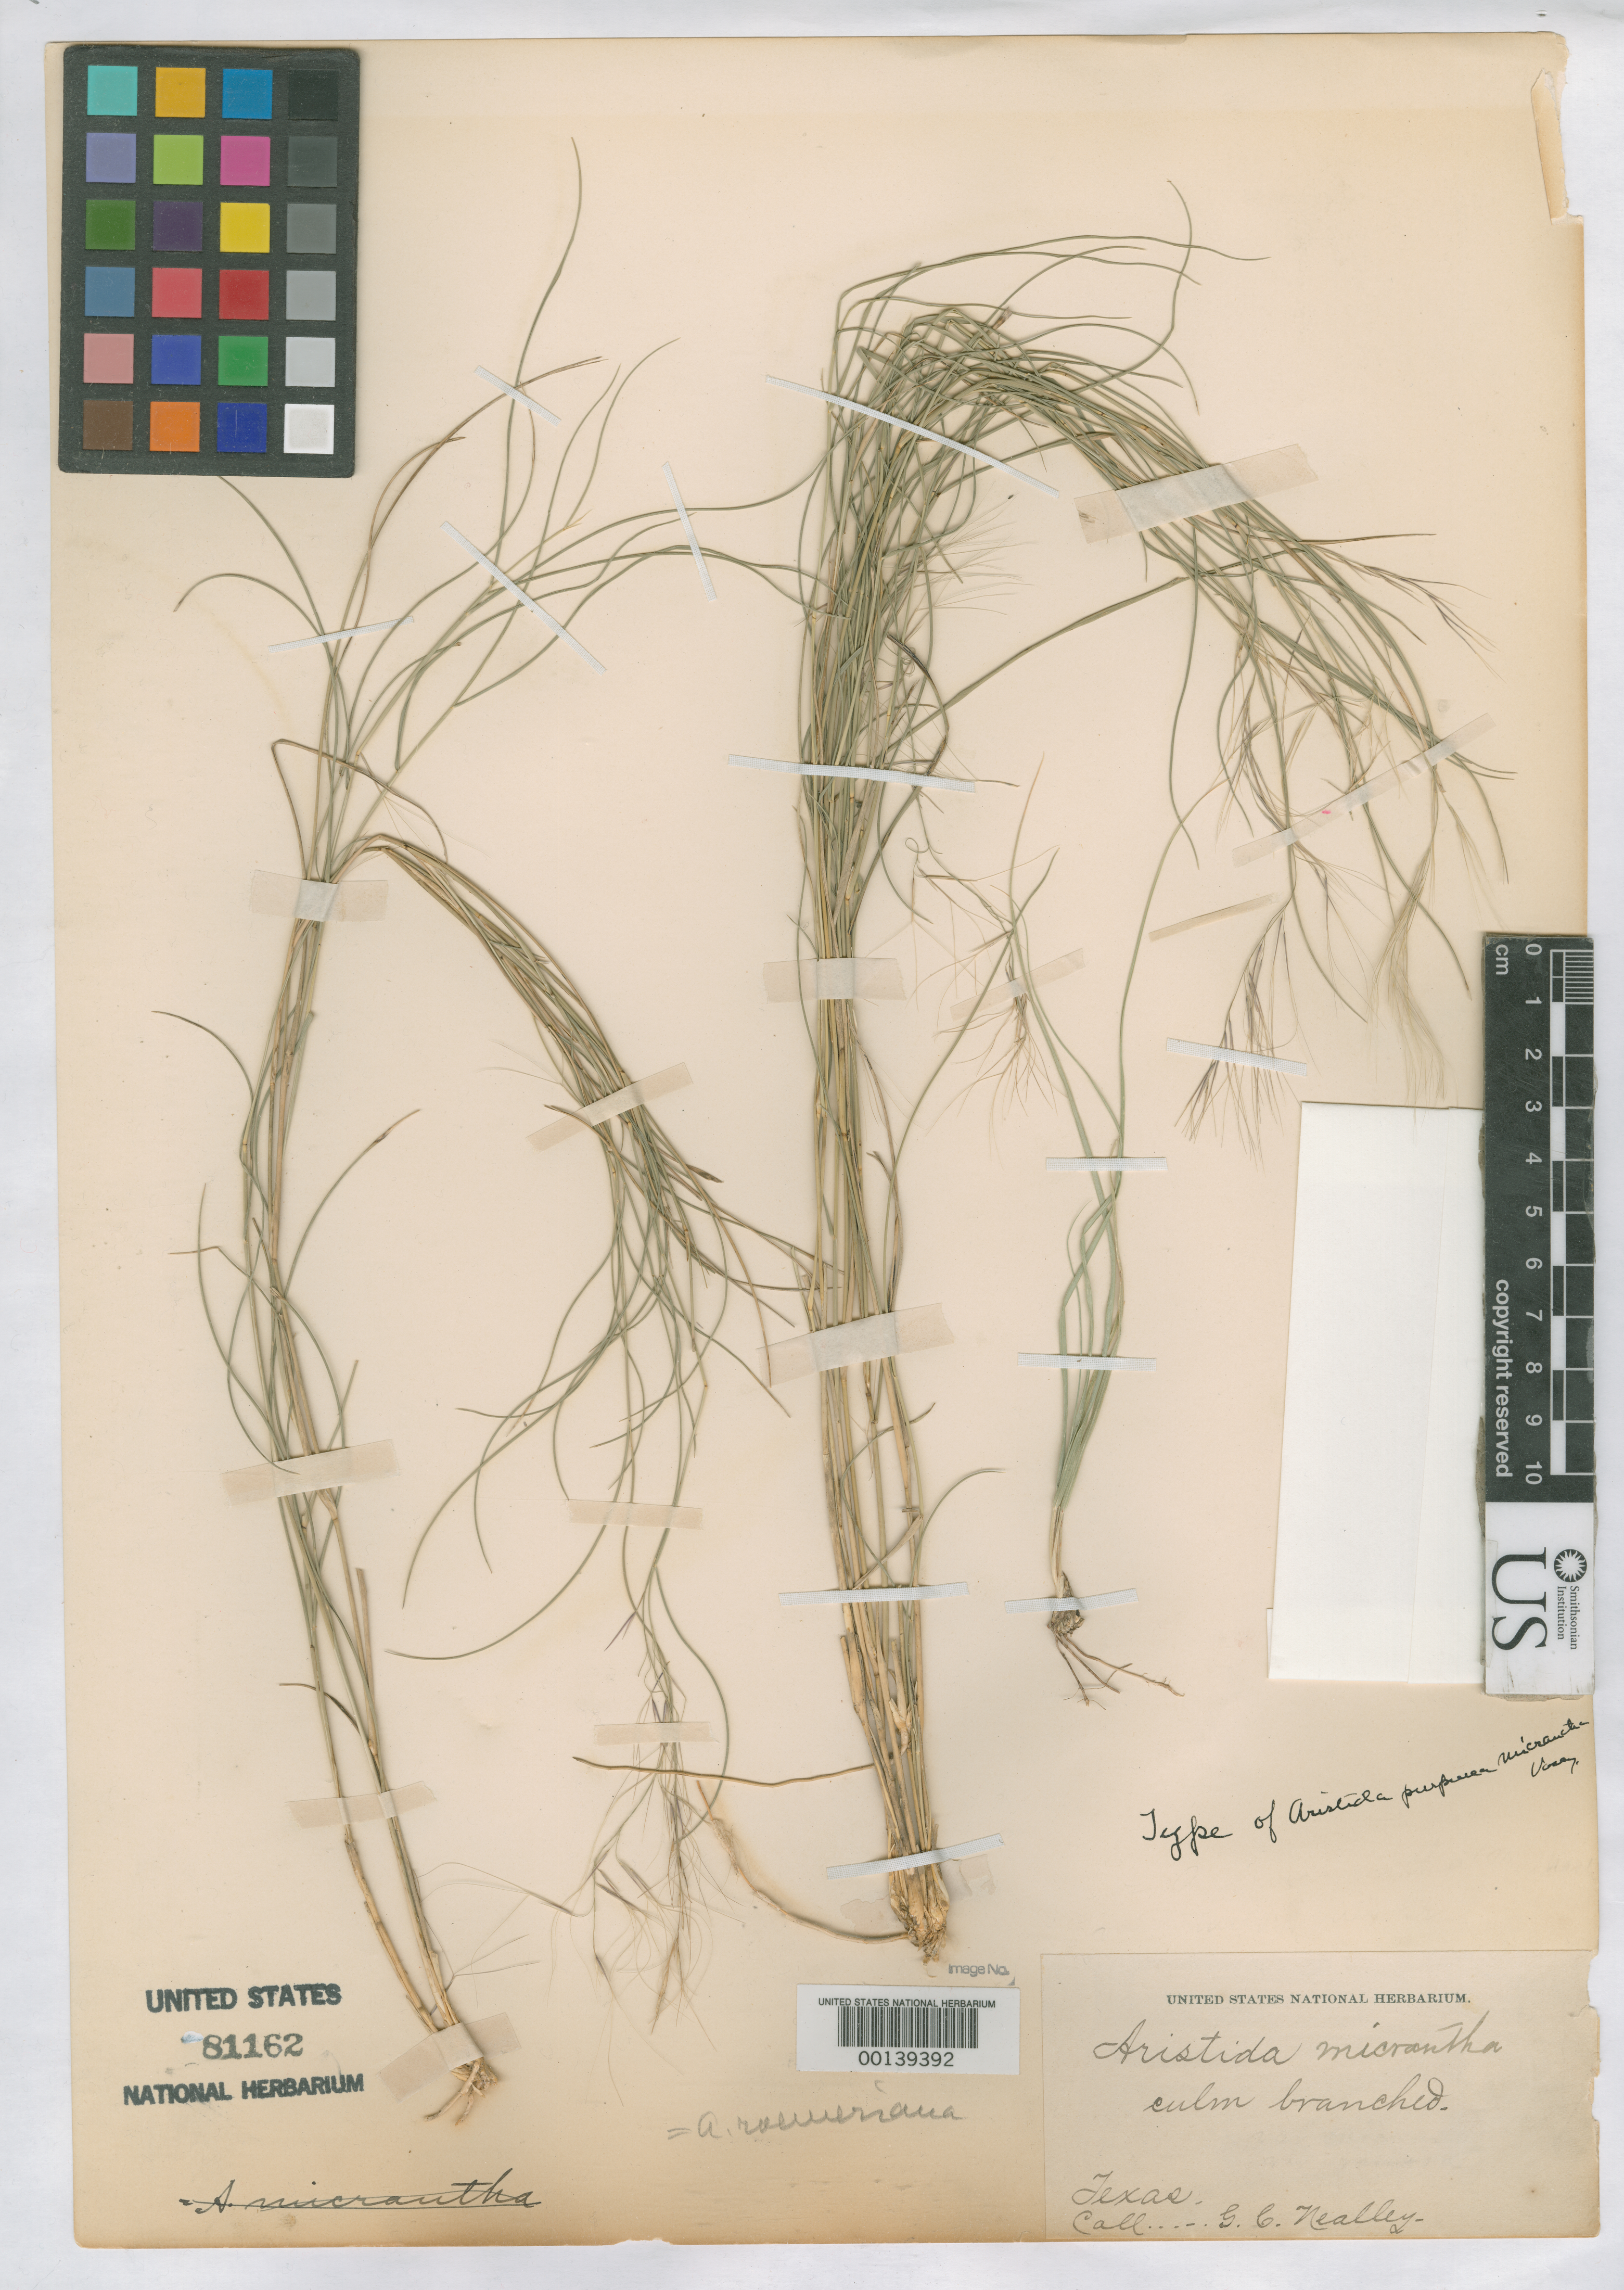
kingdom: Plantae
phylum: Tracheophyta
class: Liliopsida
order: Poales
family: Poaceae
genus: Aristida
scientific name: Aristida purpurea var. micrantha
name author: Vasey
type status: Holotype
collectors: G. C. Nealley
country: United States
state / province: Texas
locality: Western.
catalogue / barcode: US 81162